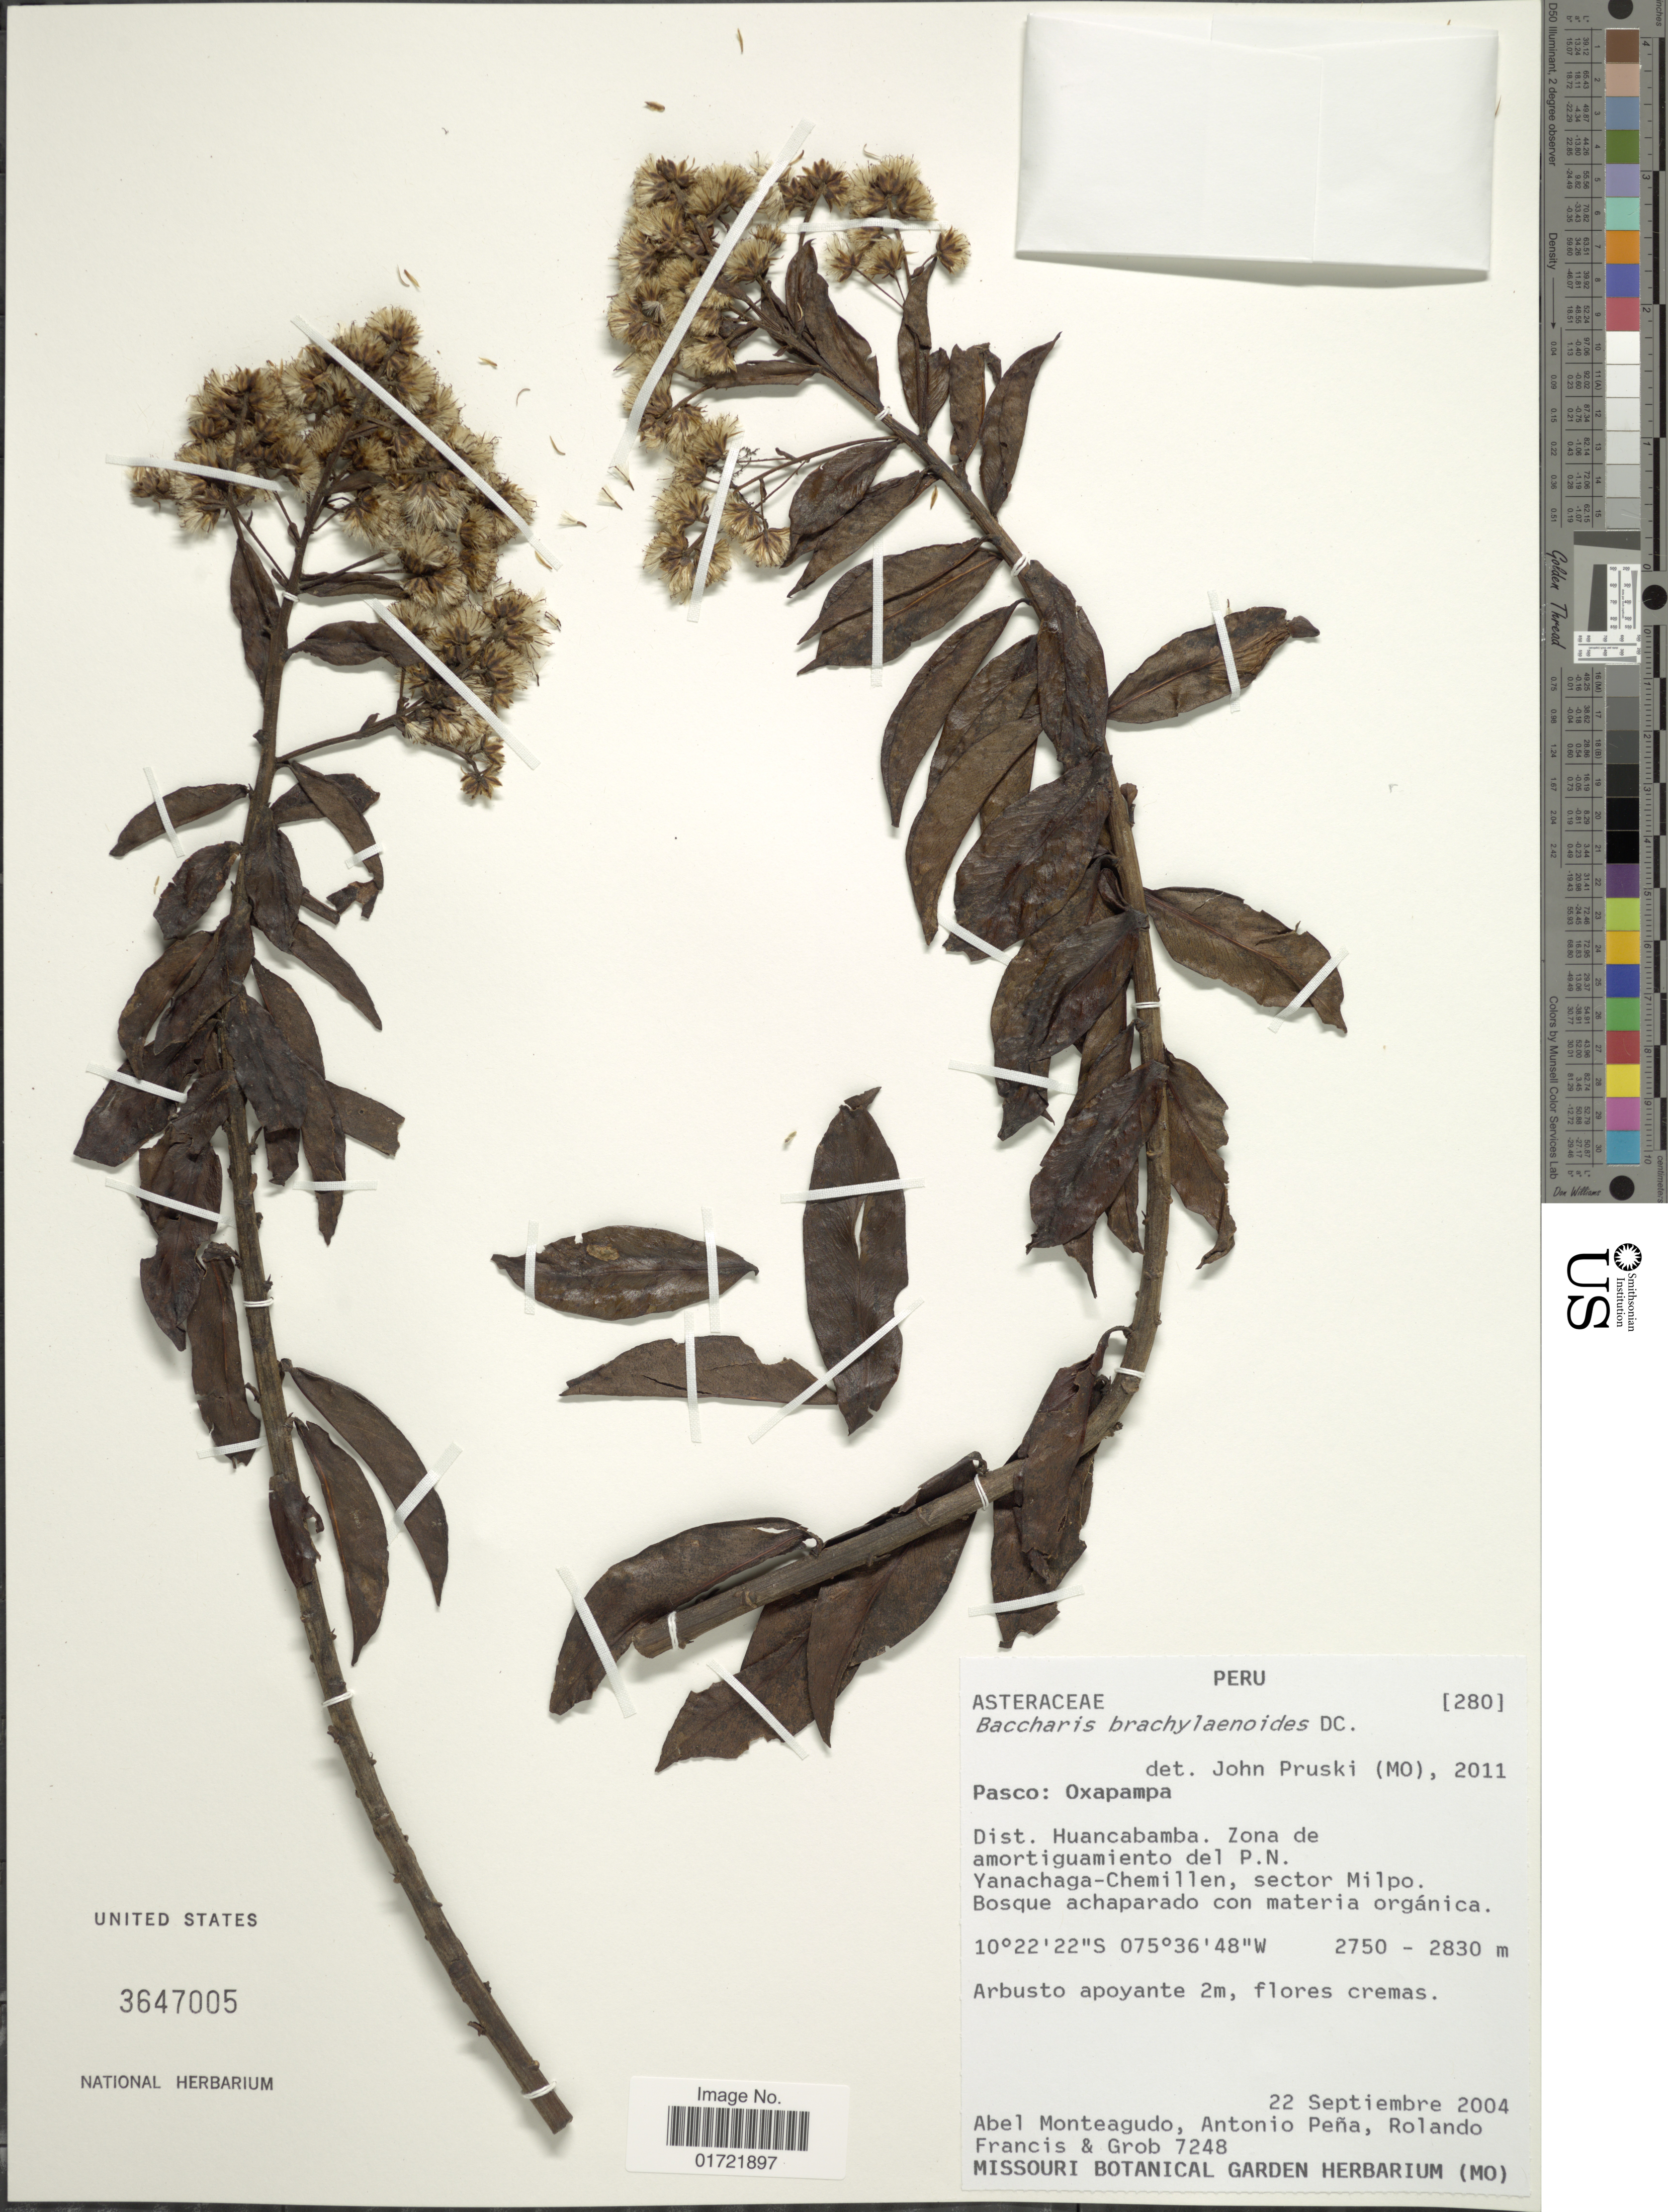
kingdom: Plantae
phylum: Tracheophyta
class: Magnoliopsida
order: Asterales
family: Asteraceae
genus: Baccharis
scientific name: Baccharis brachylaenoides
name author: DC.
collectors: A. Monteagudo, A. Peña, R. Francis & Grob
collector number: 7248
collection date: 2004-09-22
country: Peru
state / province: Pasco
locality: Oxapampa, Dist Huancabamba. Zona de amortiguamientodel P. N. Yanachaga-Chemillen, sector Milpo.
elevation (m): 2750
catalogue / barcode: US 3647005